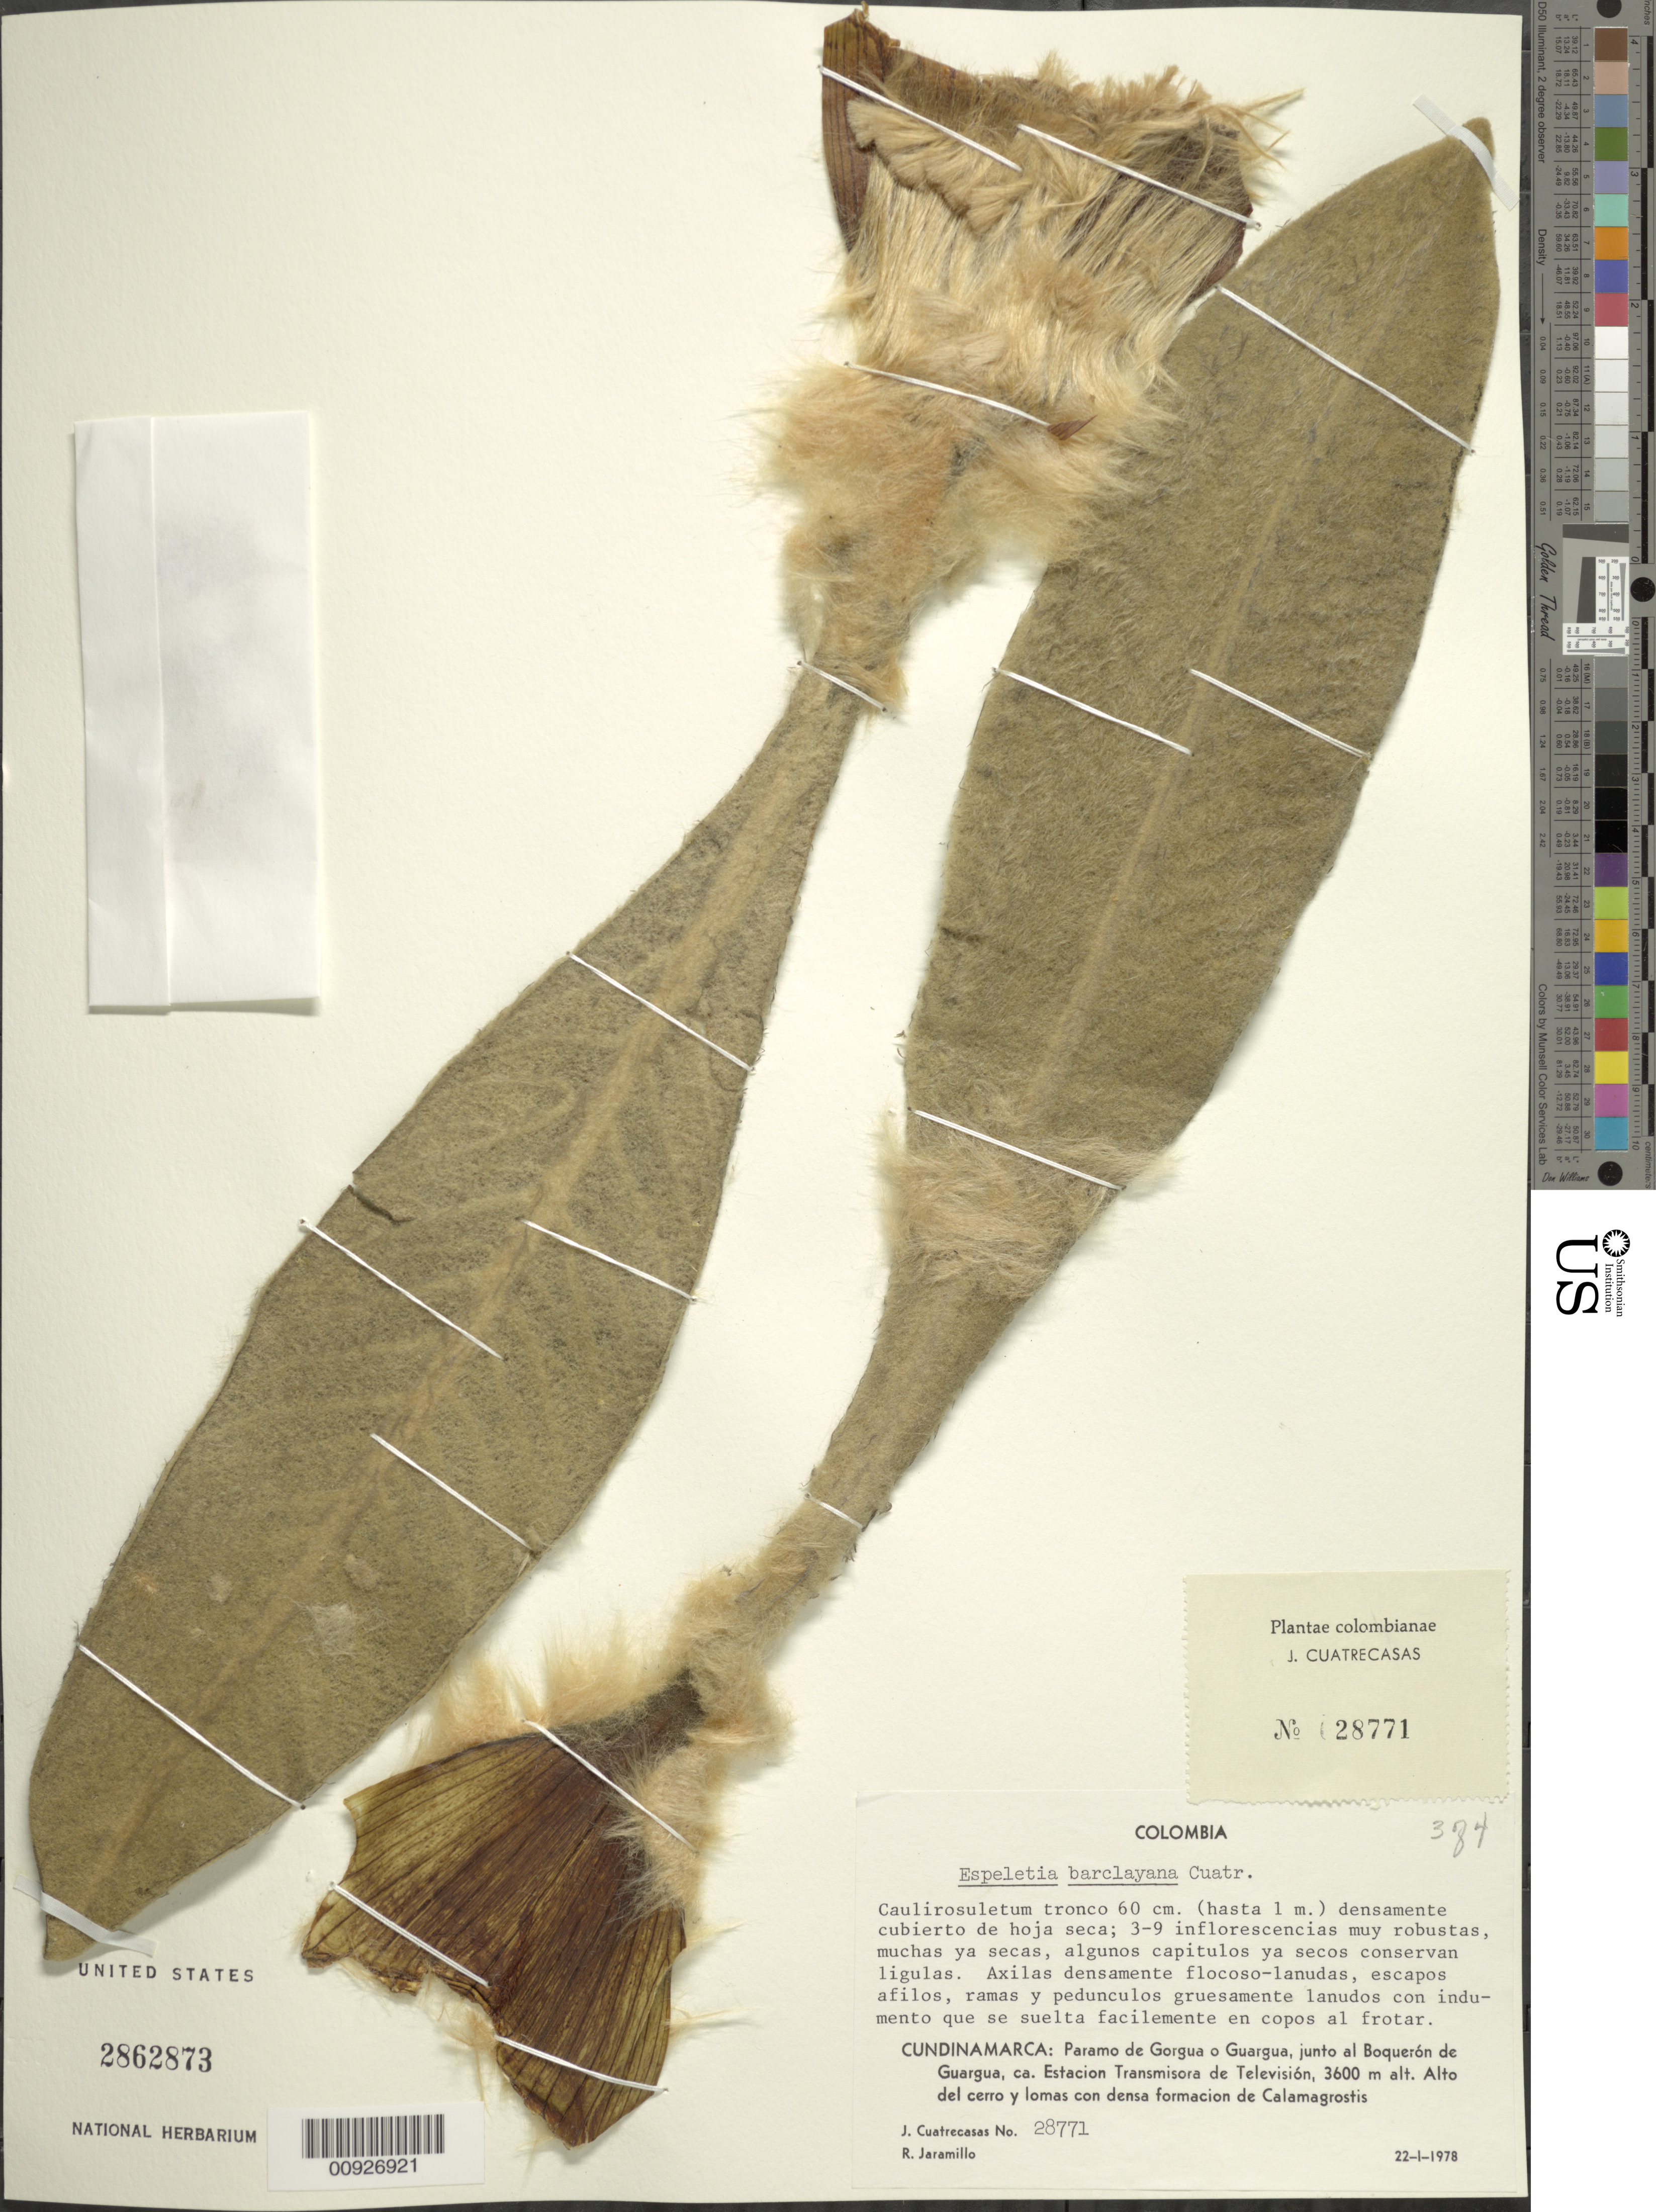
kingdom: Plantae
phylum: Tracheophyta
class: Magnoliopsida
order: Asterales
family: Asteraceae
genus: Espeletia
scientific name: Espeletia barclayana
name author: Cuatrec.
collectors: J. Cuatrecasas & R. Jaramillo M.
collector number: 28771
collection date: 1978-01-22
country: Colombia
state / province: Cundinamarca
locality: P. de Gorgua o Guargua. Páramo de Gorgua o Guargua, junto al Boquerón de Guarga, ca. Estación transmisora de televisión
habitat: Alto del cerro y lomas con densa formación de calamagostris.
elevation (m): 3600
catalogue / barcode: US 2862873